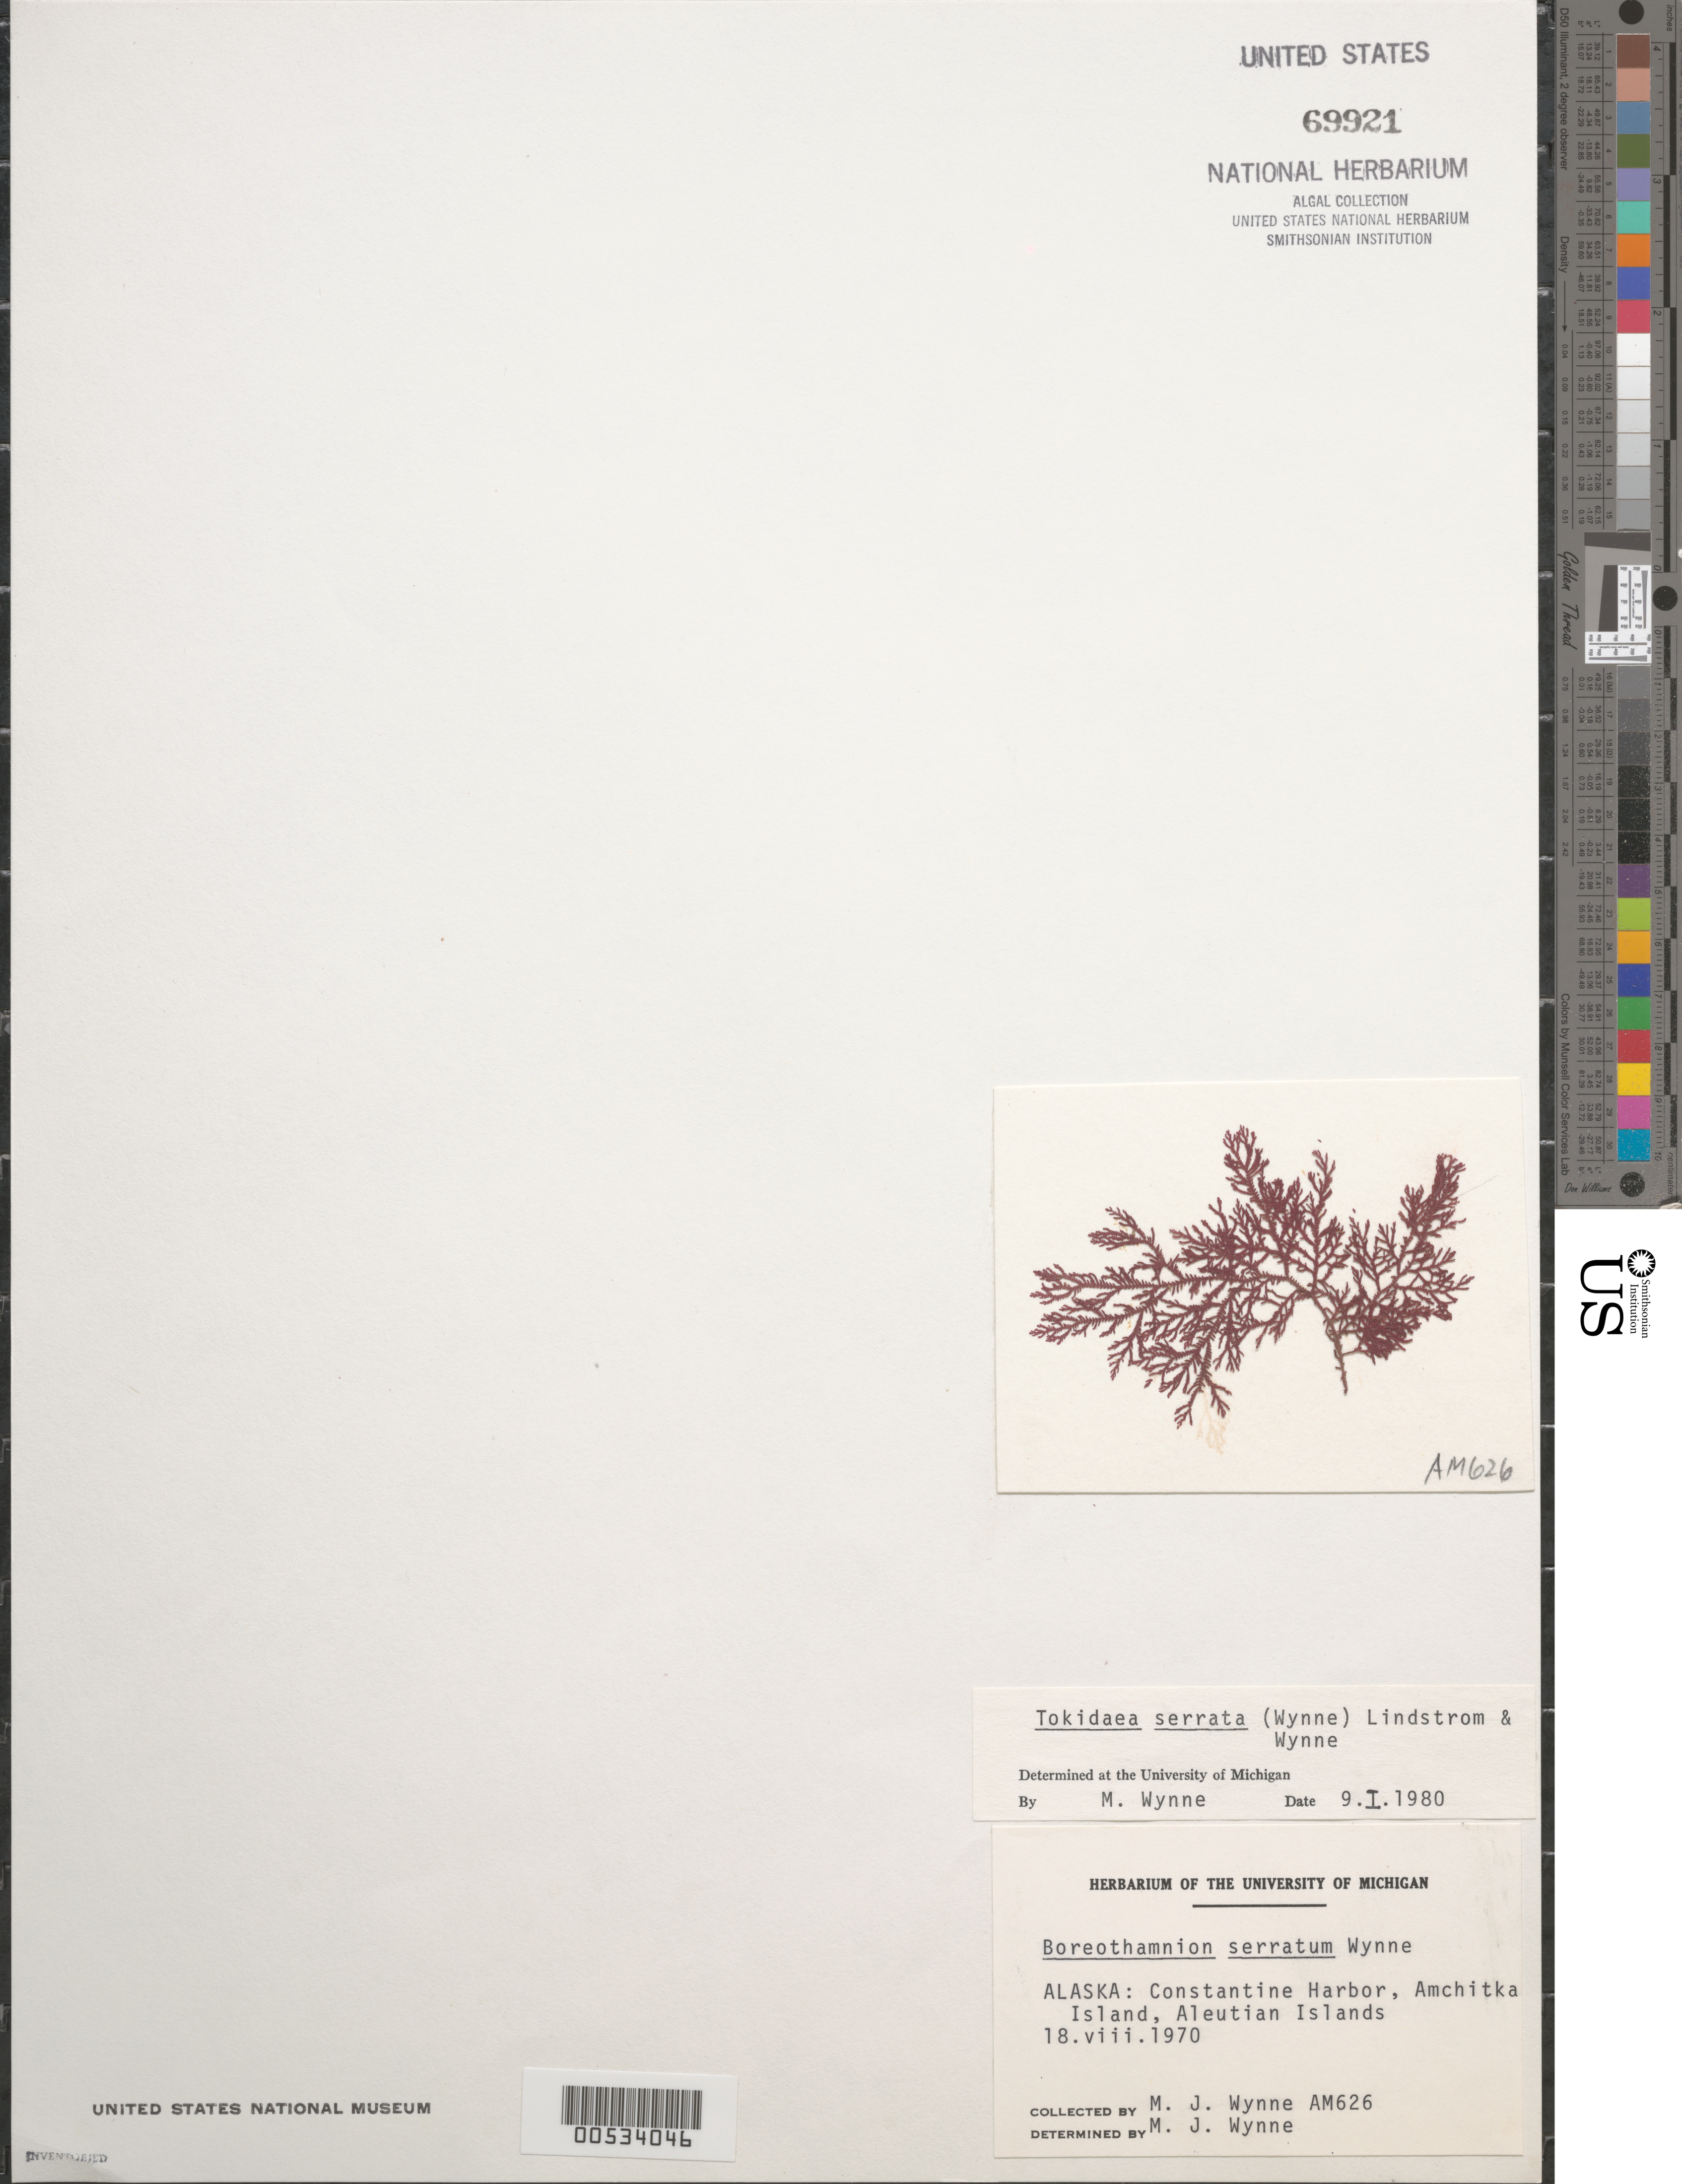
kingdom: Plantae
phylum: Rhodophyta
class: Florideophyceae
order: Ceramiales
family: Wrangeliaceae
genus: Tokidaea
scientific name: Tokidaea serrata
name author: (M.J. Wynne) S.C. Lindstrom & M.J. Wynne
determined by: Wynne, M. J.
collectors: M.J. Wynne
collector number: Am626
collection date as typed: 18 Aug 1970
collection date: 1970-08-18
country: United States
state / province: Alaska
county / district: Aleutian Islands Division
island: Amchitka Island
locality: Constantine Harbor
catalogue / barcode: US 69921